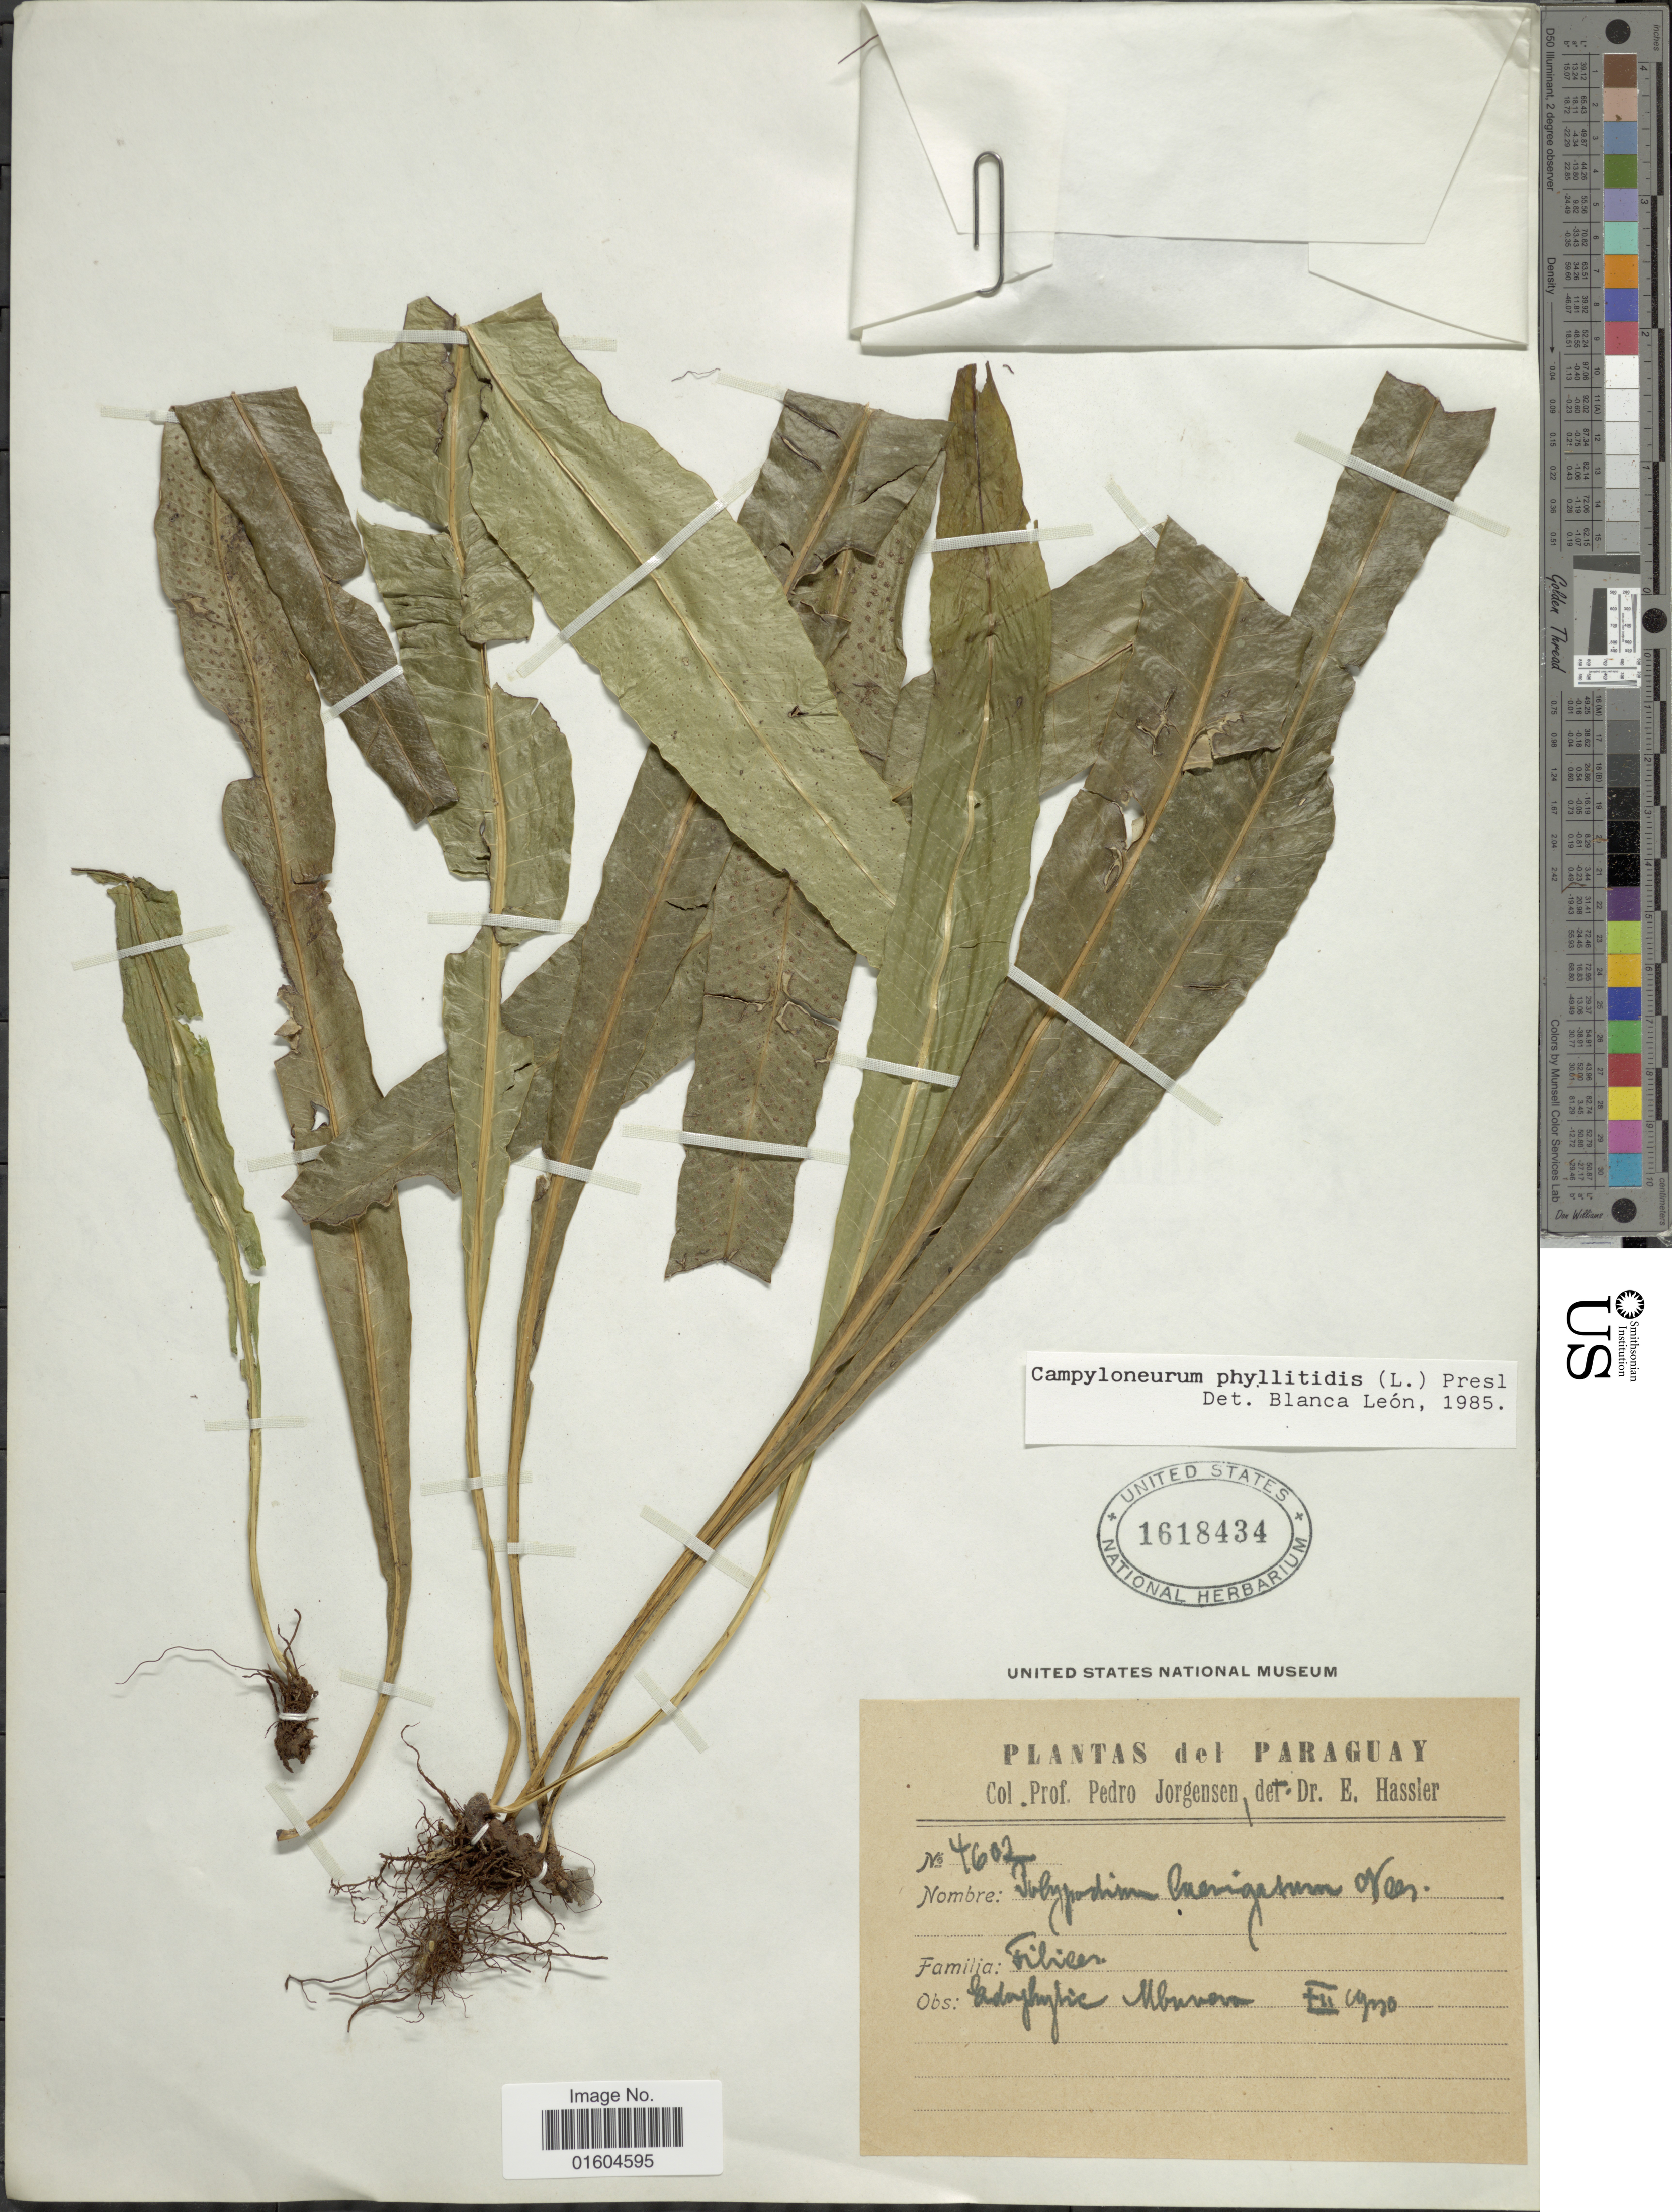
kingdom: Plantae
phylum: Tracheophyta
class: Polypodiopsida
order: Polypodiales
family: Polypodiaceae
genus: Campyloneurum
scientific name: Campyloneurum major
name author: (Hieron. ex Hicken) Lellinger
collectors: P. Jörgensen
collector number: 4602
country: Paraguay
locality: Paraguay, Filices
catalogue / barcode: US 1618434